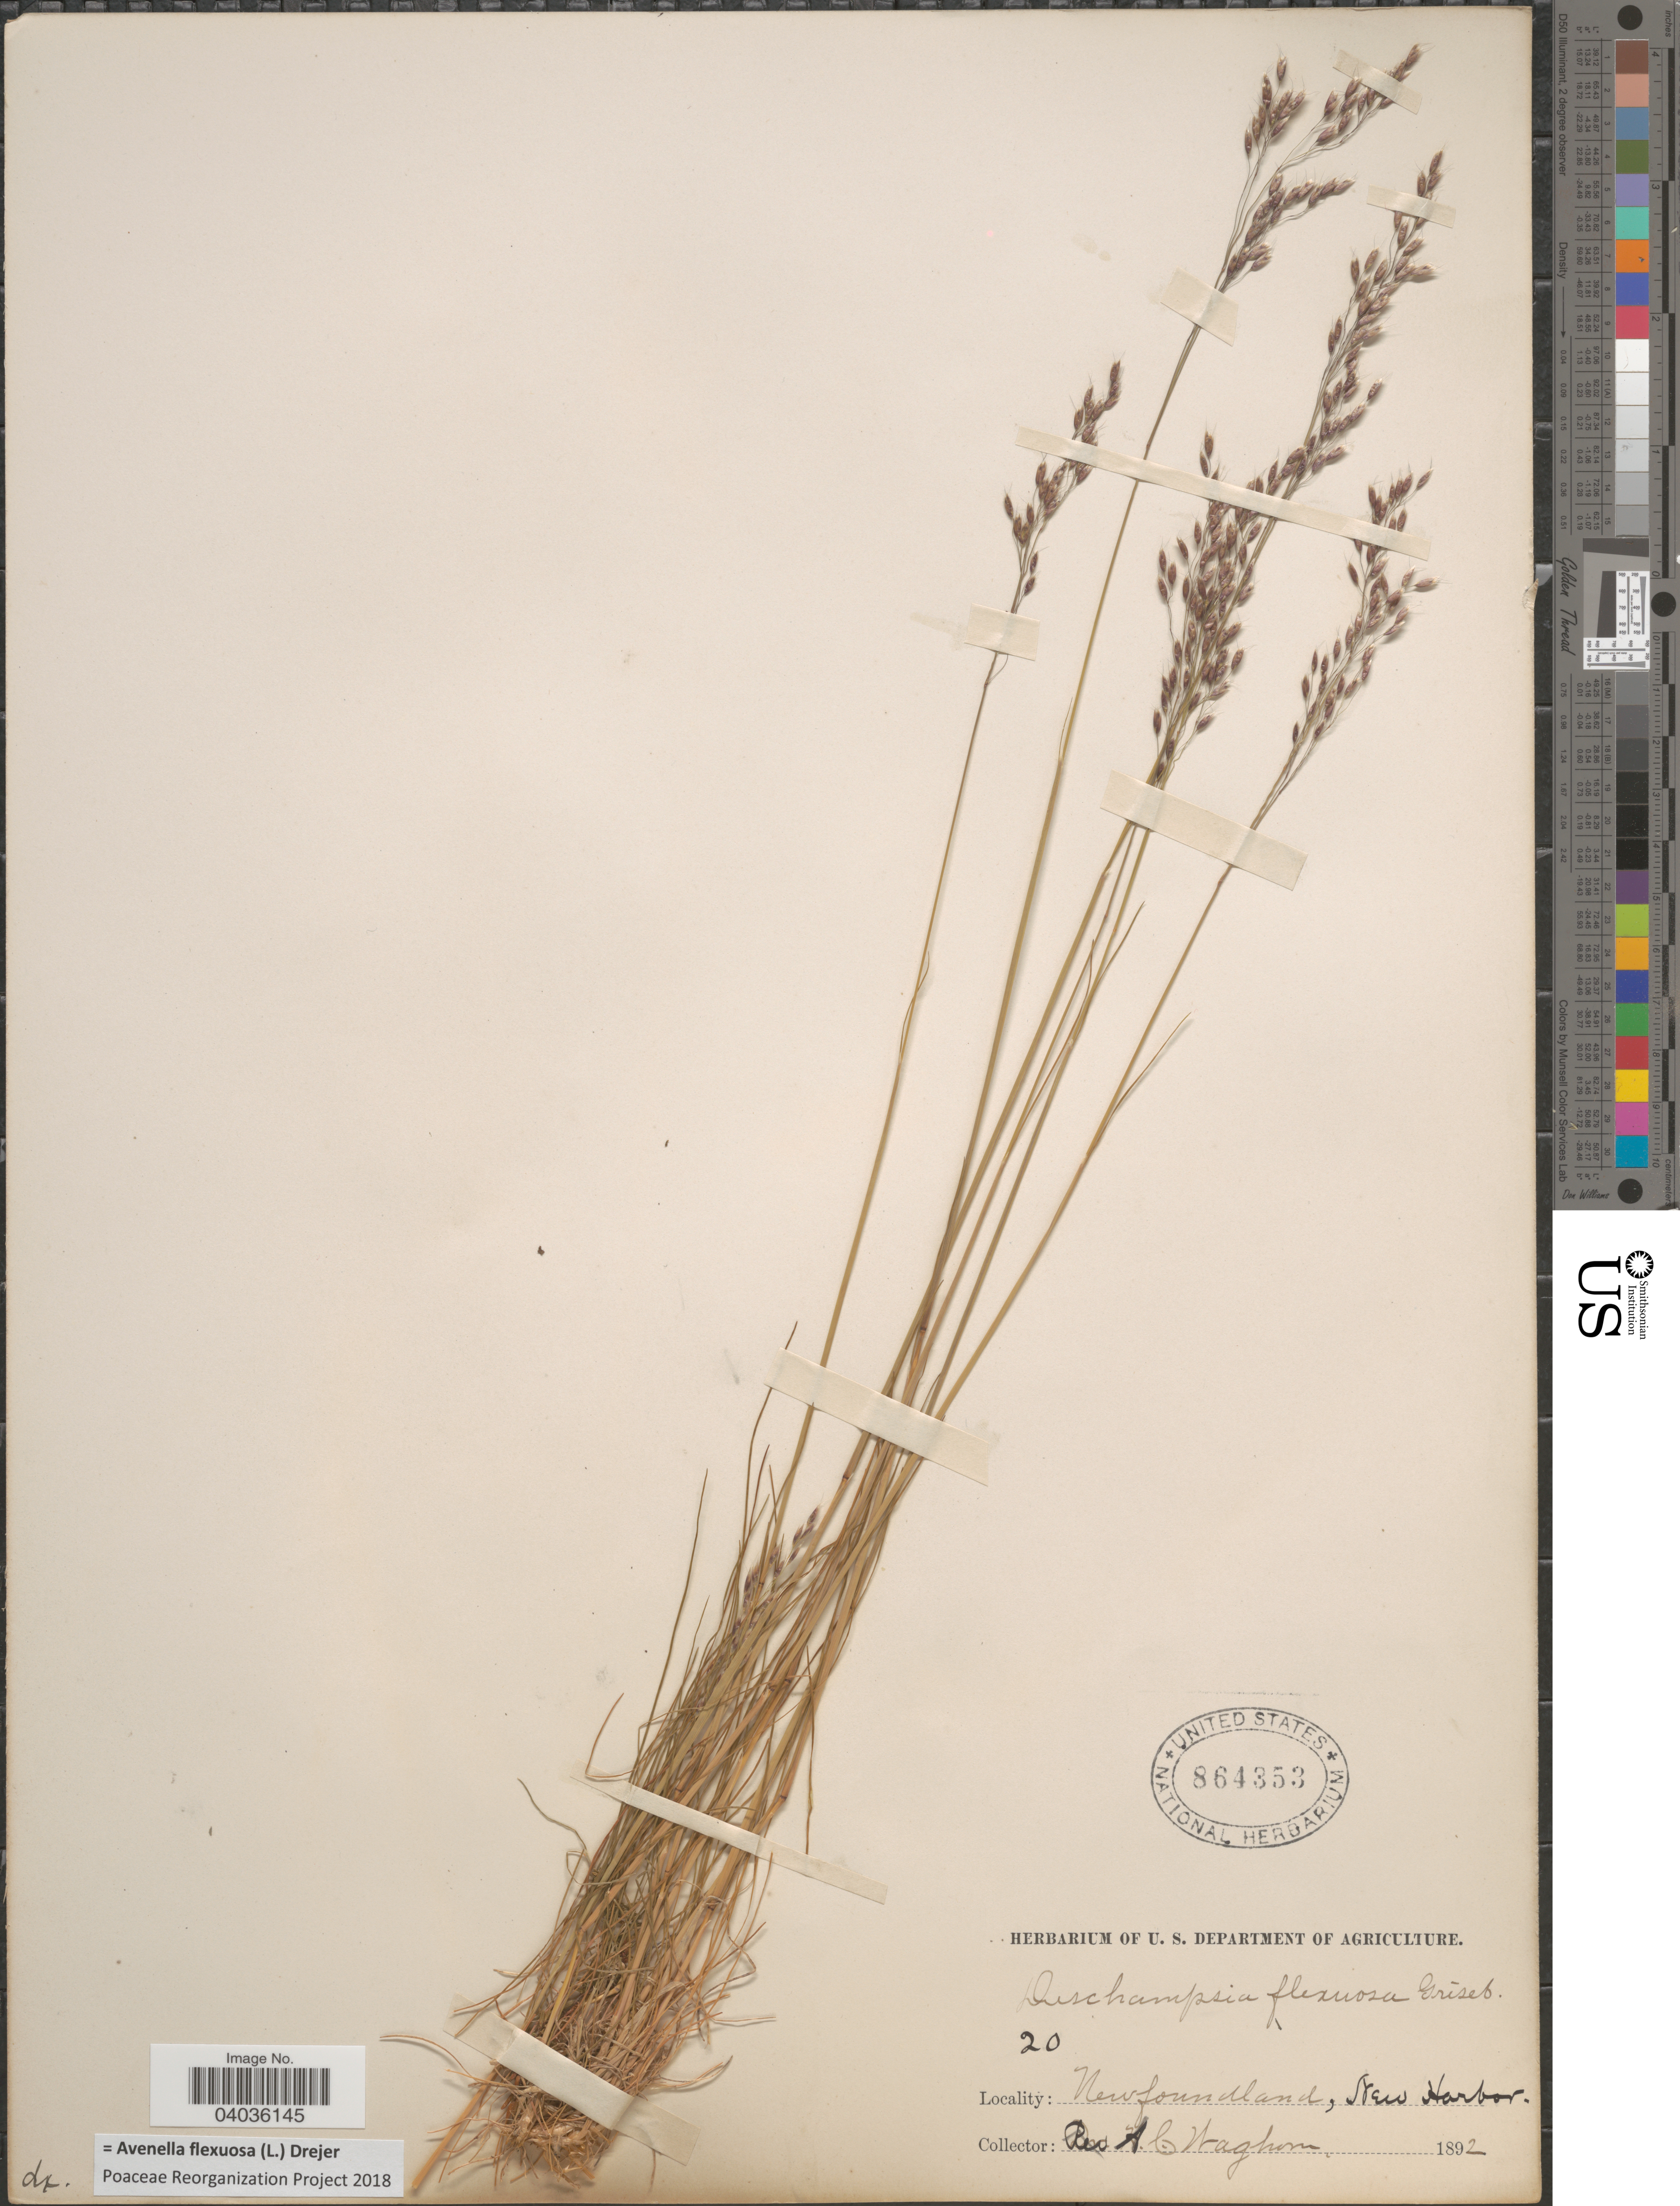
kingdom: Plantae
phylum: Tracheophyta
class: Liliopsida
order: Poales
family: Poaceae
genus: Avenella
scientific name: Avenella flexuosa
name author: (L.) Drejer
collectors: A. Waghorne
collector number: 20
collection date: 1892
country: Canada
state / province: Newfoundland and Labrador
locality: New Harbor.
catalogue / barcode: US 864353